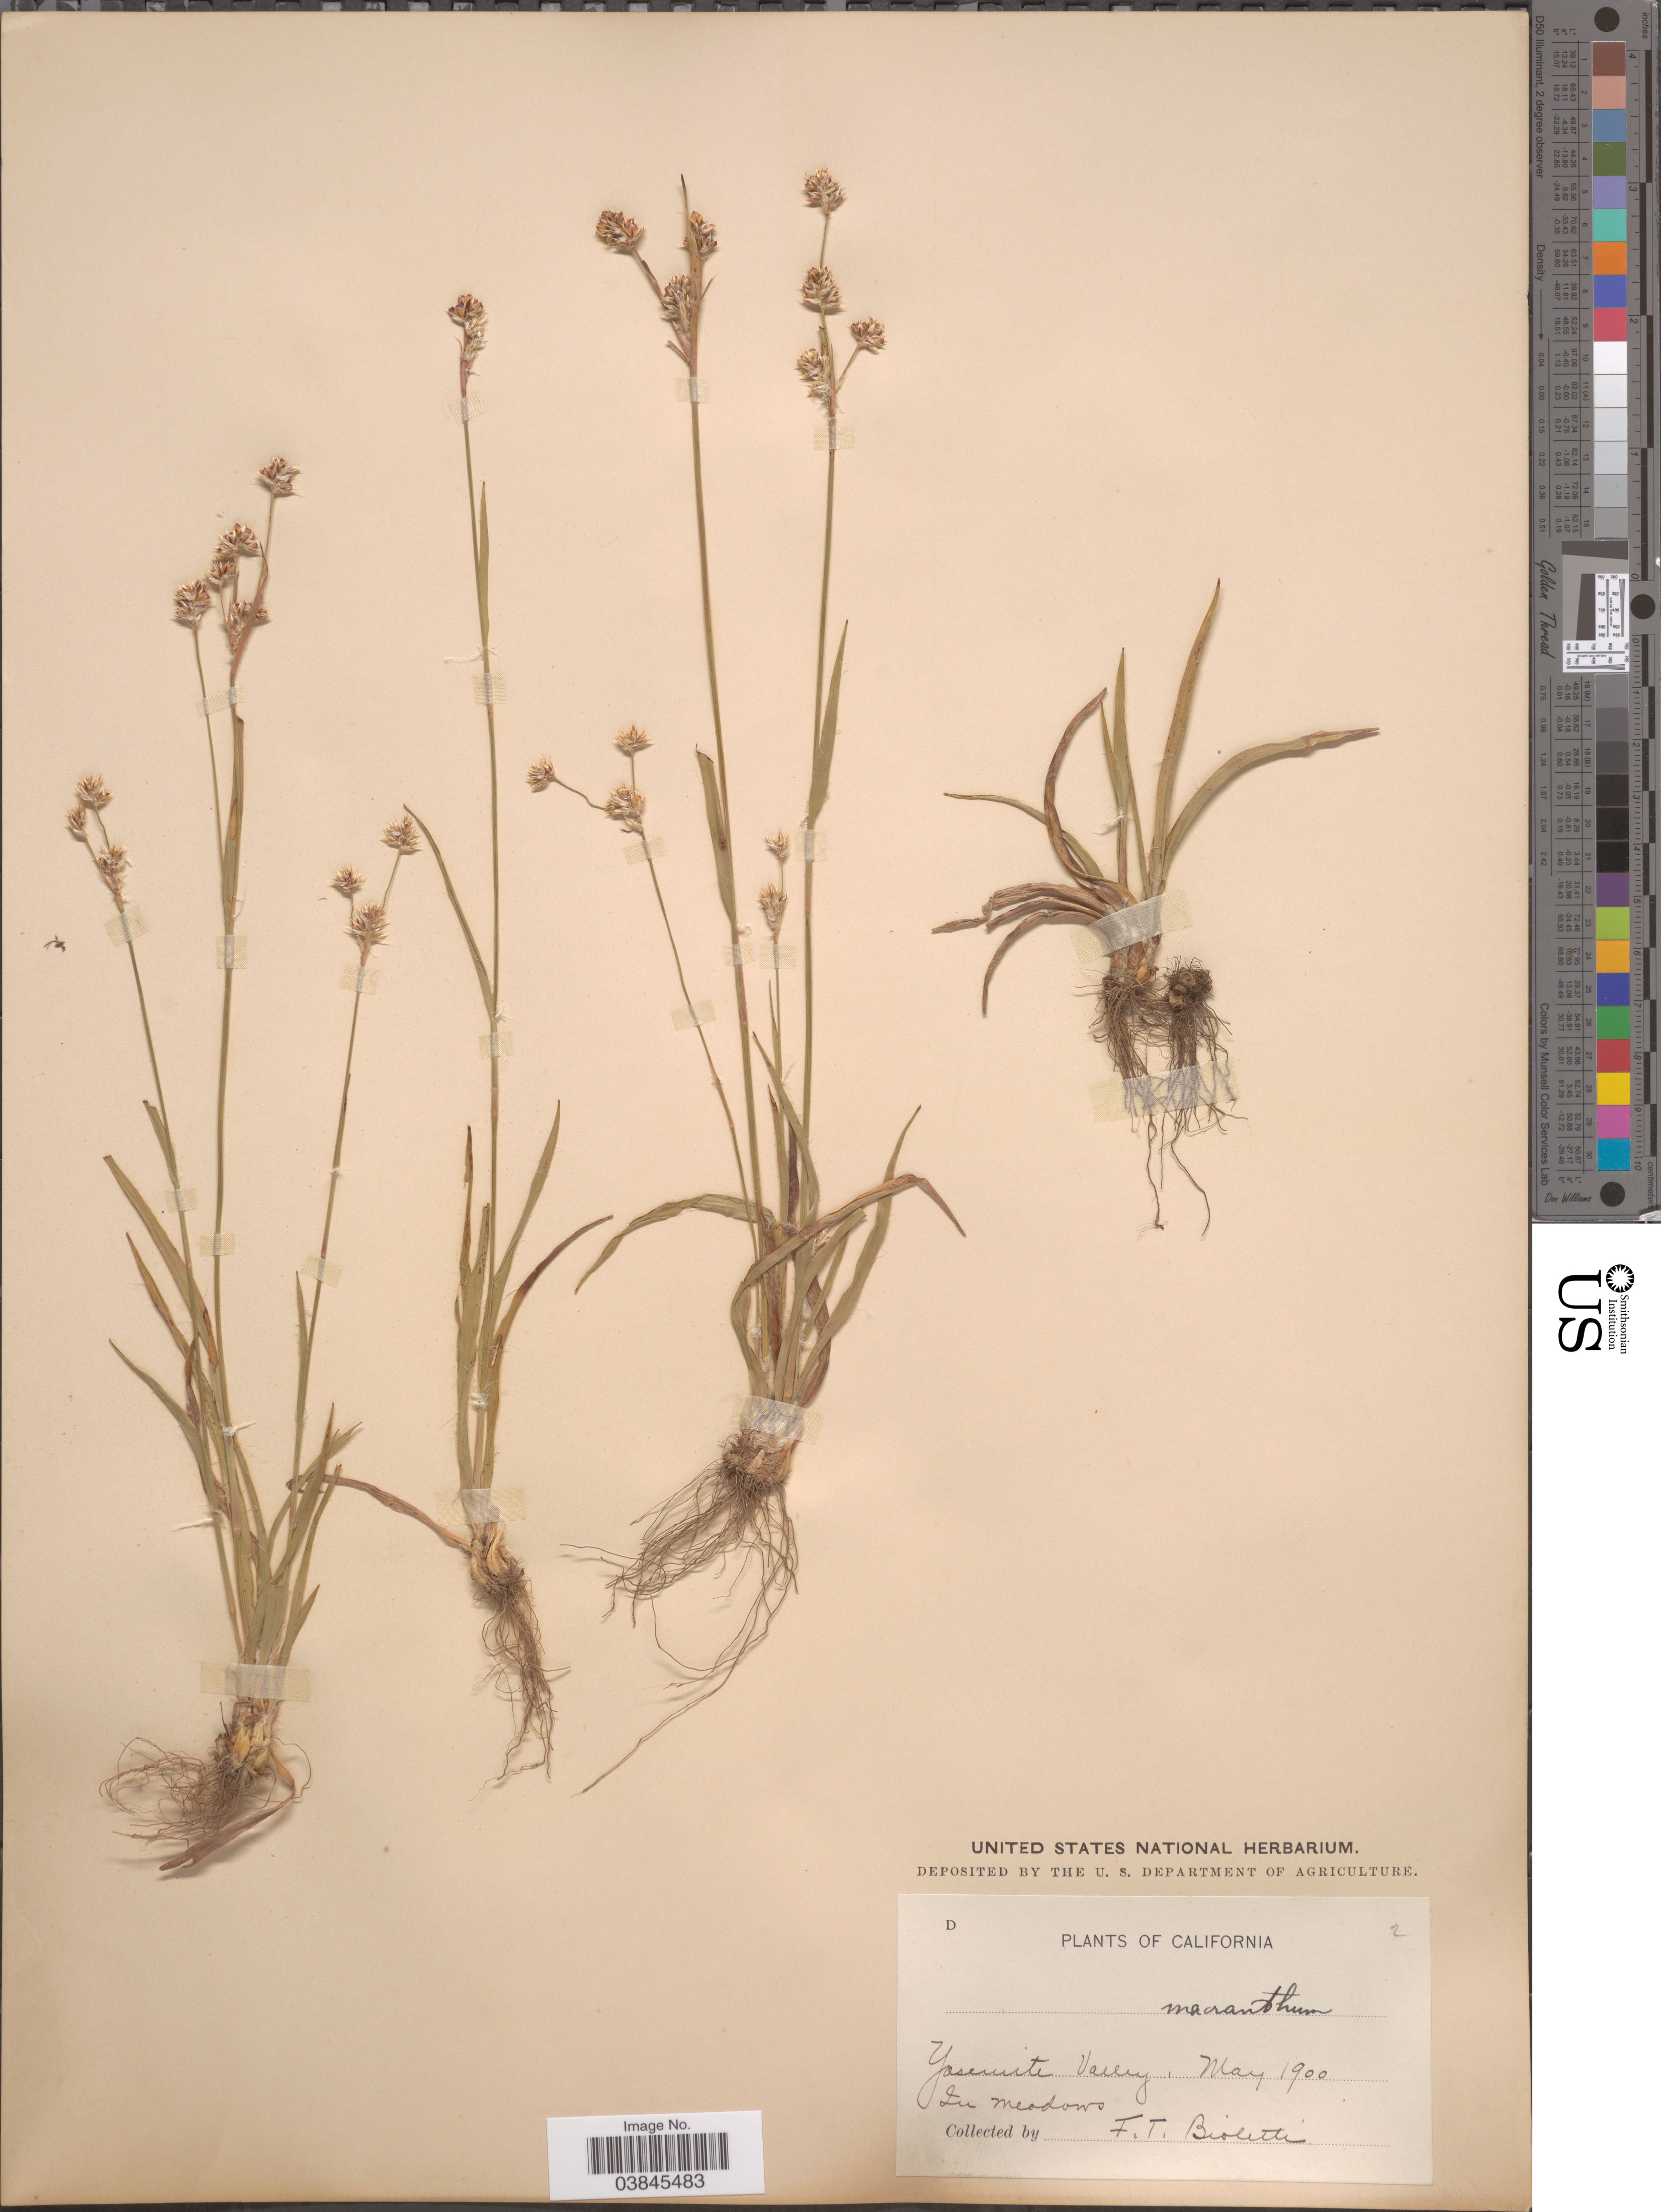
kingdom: Plantae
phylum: Tracheophyta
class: Liliopsida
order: Poales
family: Juncaceae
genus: Luzula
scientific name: Luzula campestris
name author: (L.) DC.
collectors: F. T. Bioletti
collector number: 2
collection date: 1900-05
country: United States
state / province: California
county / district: Mariposa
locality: Yosemite Valley. In meadows.